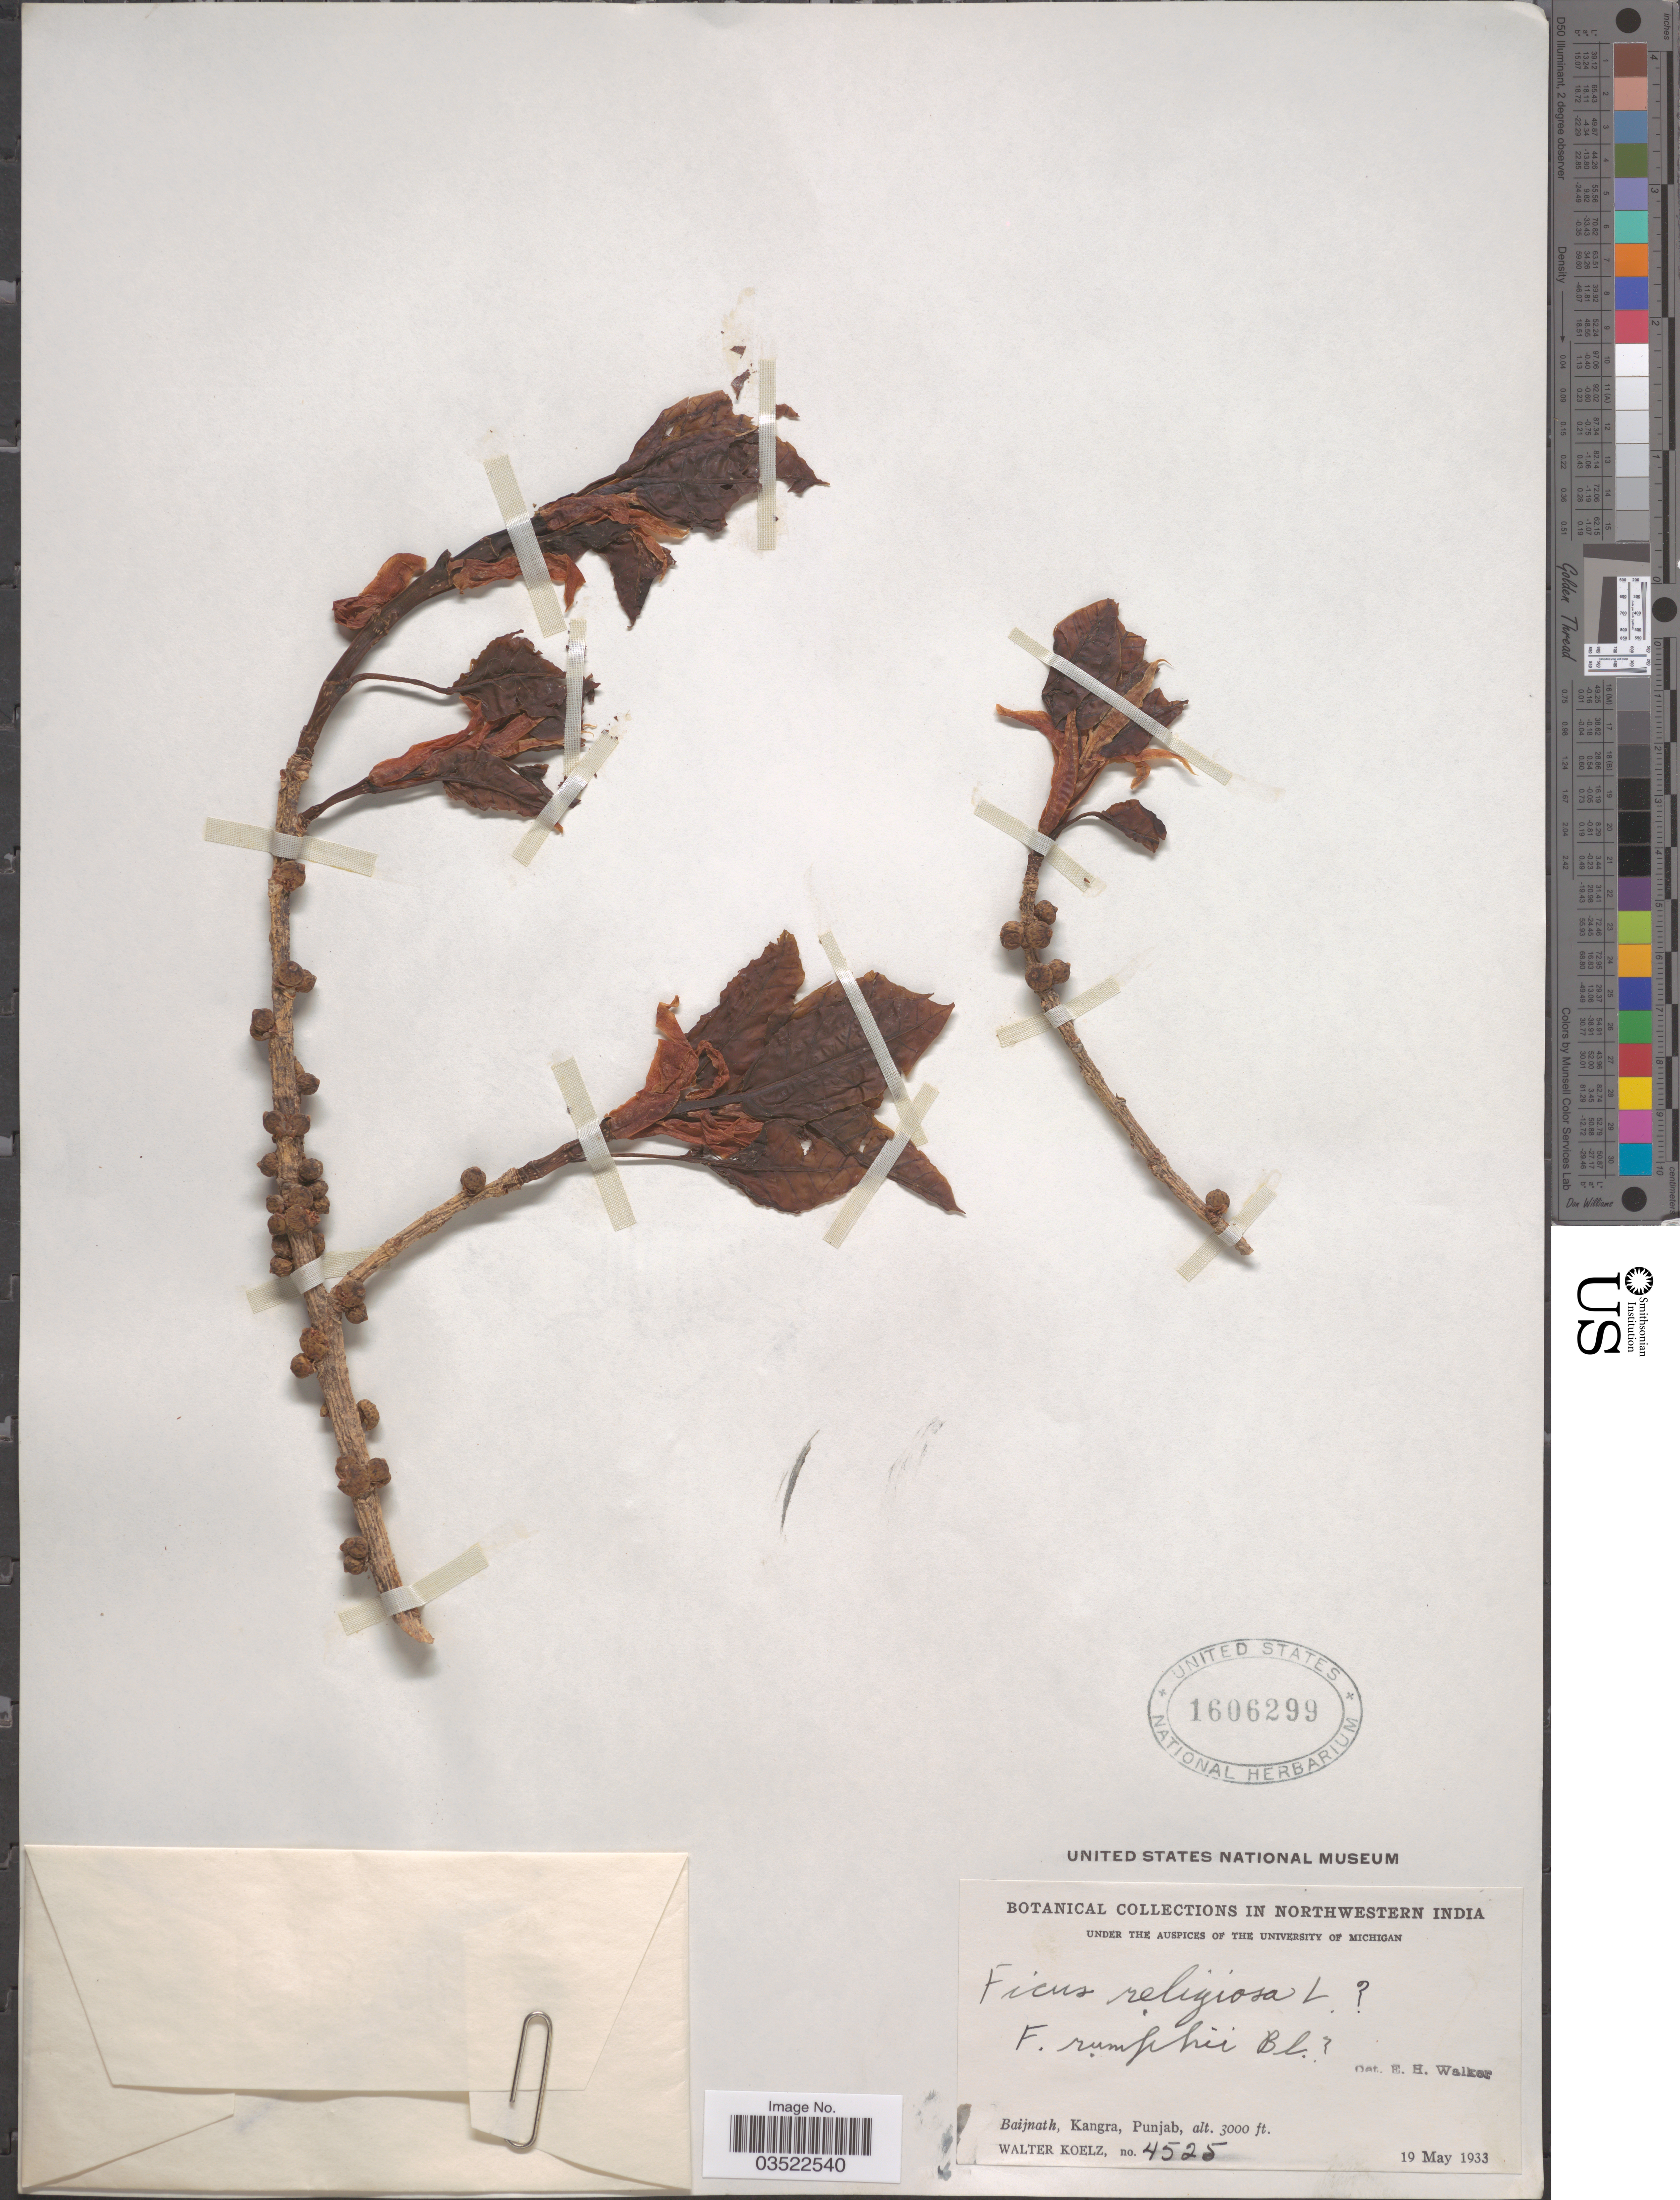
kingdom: Plantae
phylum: Tracheophyta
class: Magnoliopsida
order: Rosales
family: Moraceae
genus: Ficus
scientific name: Ficus religiosa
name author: L.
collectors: W. N. Koelz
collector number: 4525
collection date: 1933-05-19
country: India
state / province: Punjab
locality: Northwestern India. Baijnath, Kangra.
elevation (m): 914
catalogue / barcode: US 1606299